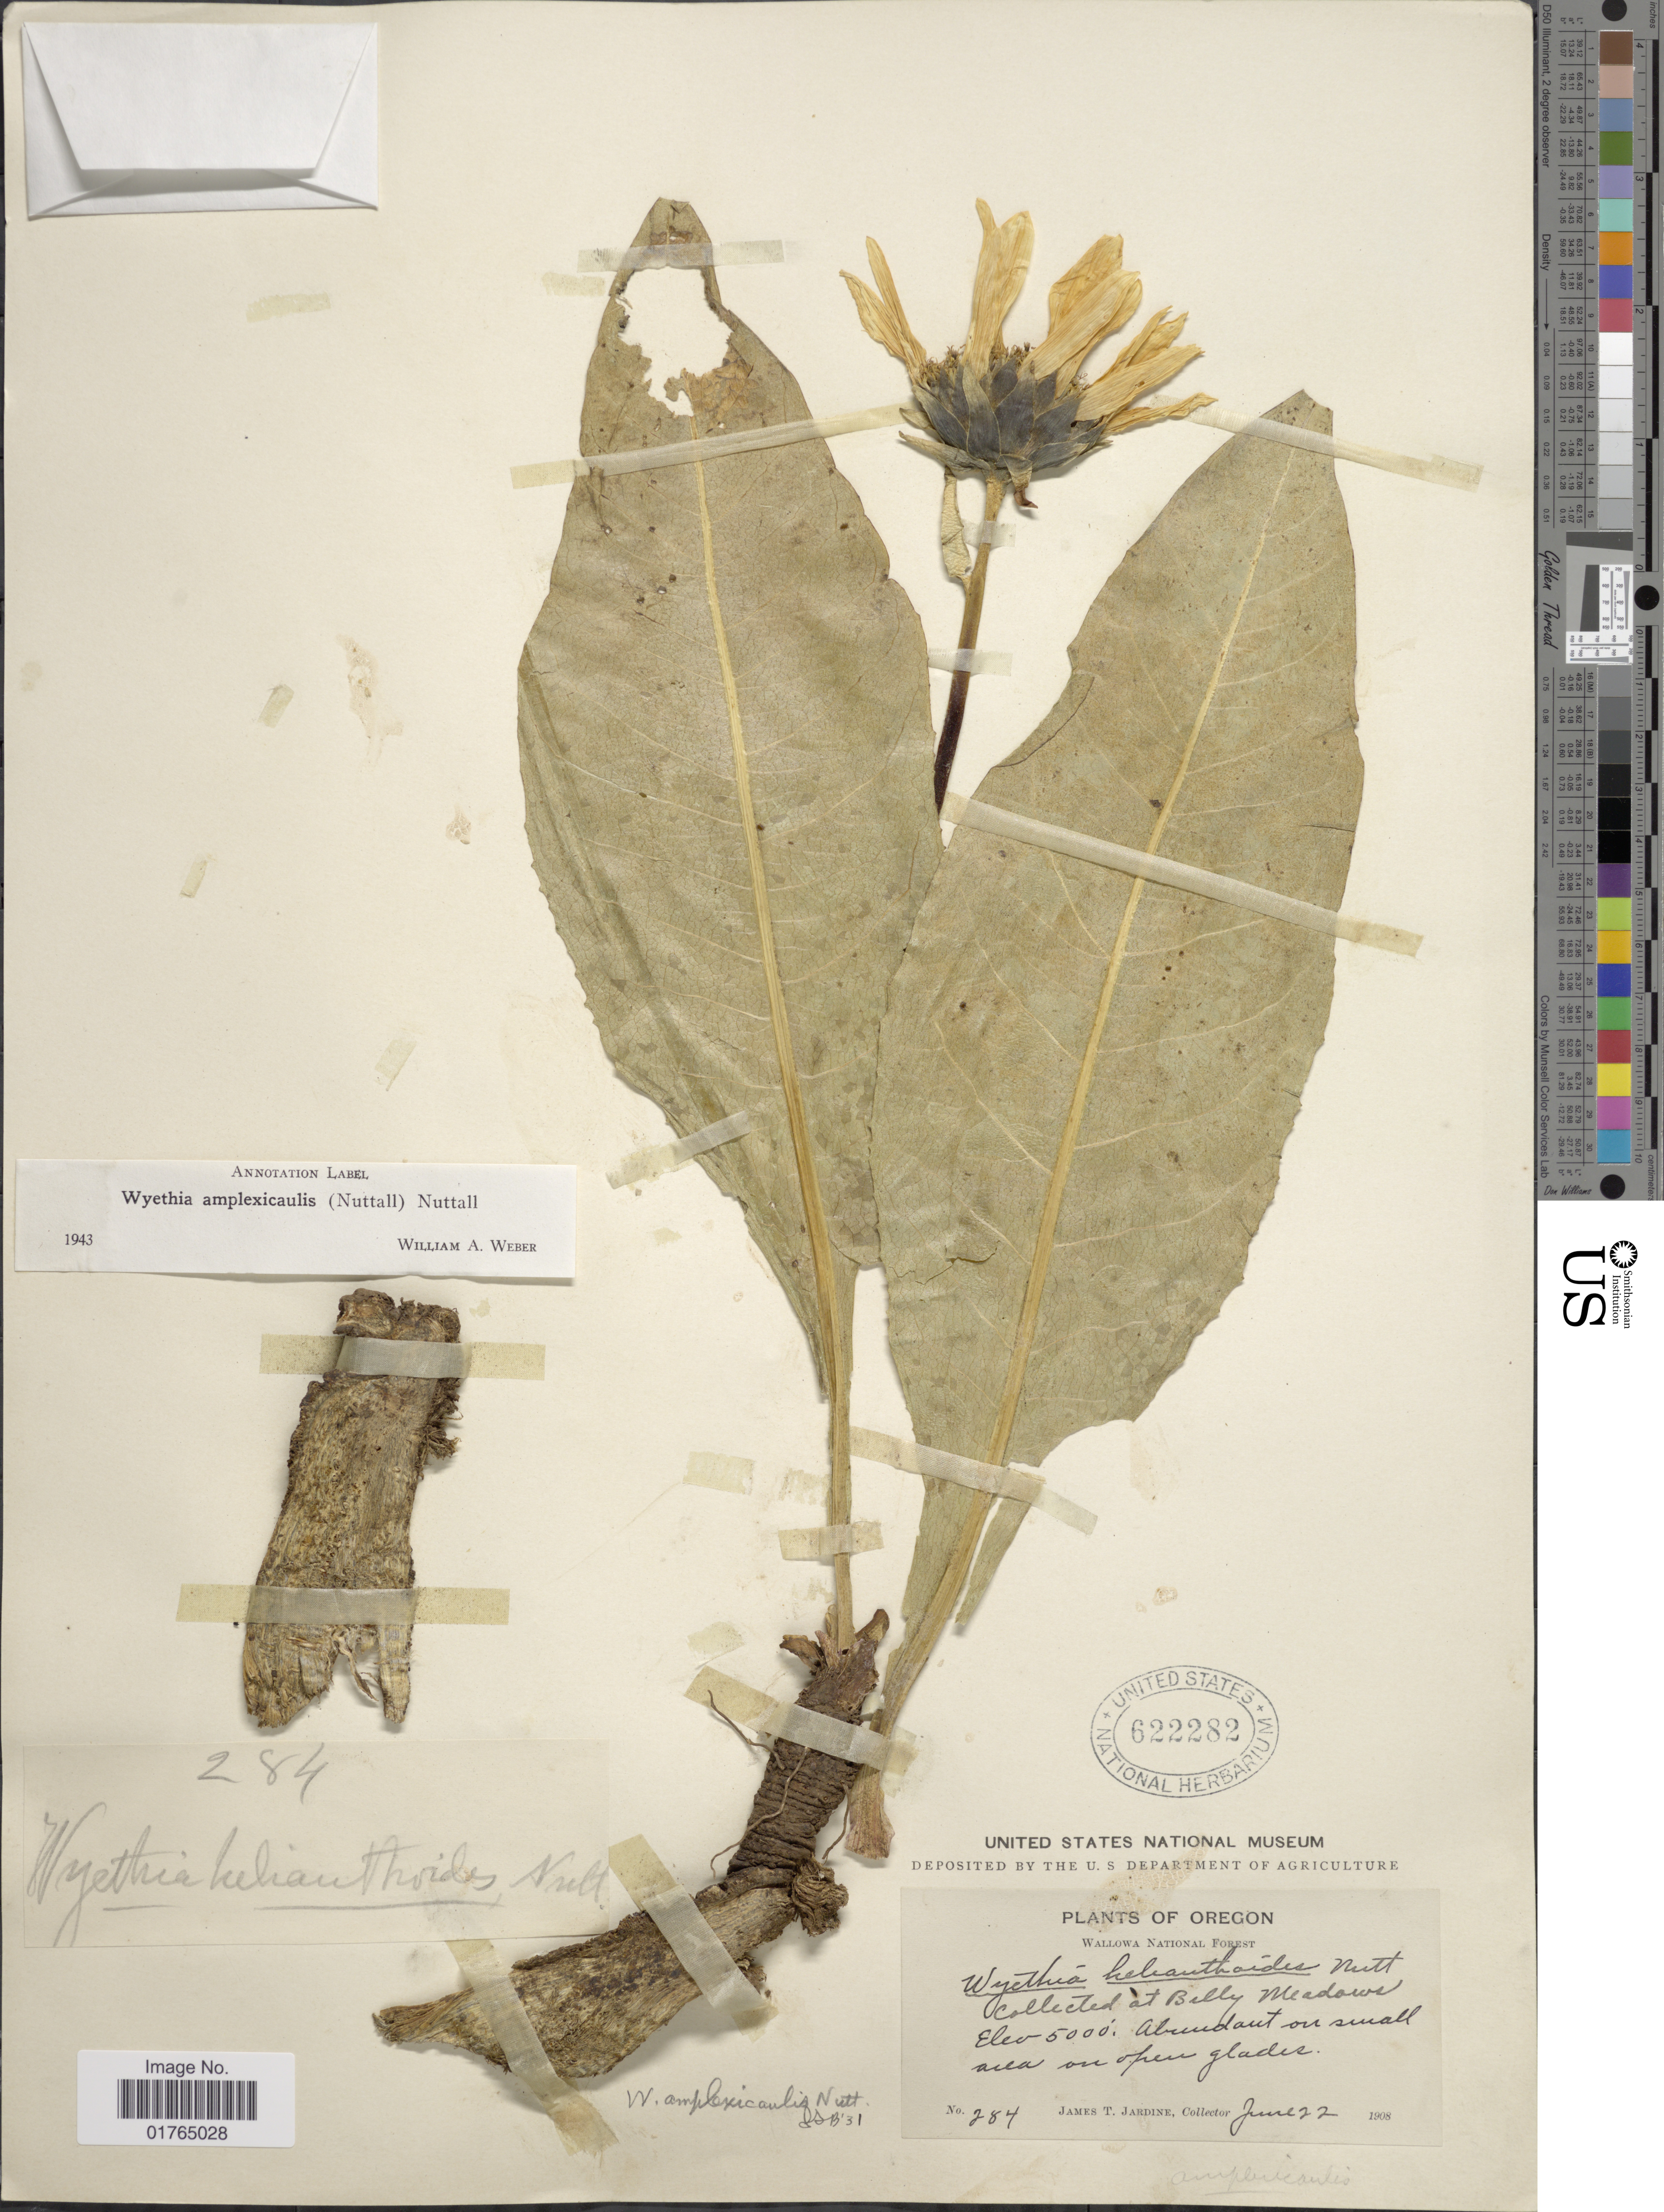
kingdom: Plantae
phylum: Tracheophyta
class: Magnoliopsida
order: Asterales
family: Asteraceae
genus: Wyethia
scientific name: Wyethia amplexicaulis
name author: Nutt.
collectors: J. T. Jardine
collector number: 284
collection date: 1908-06-22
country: United States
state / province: Oregon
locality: Wallowa National Forest, Billy Meadows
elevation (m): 1524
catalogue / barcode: US 622282